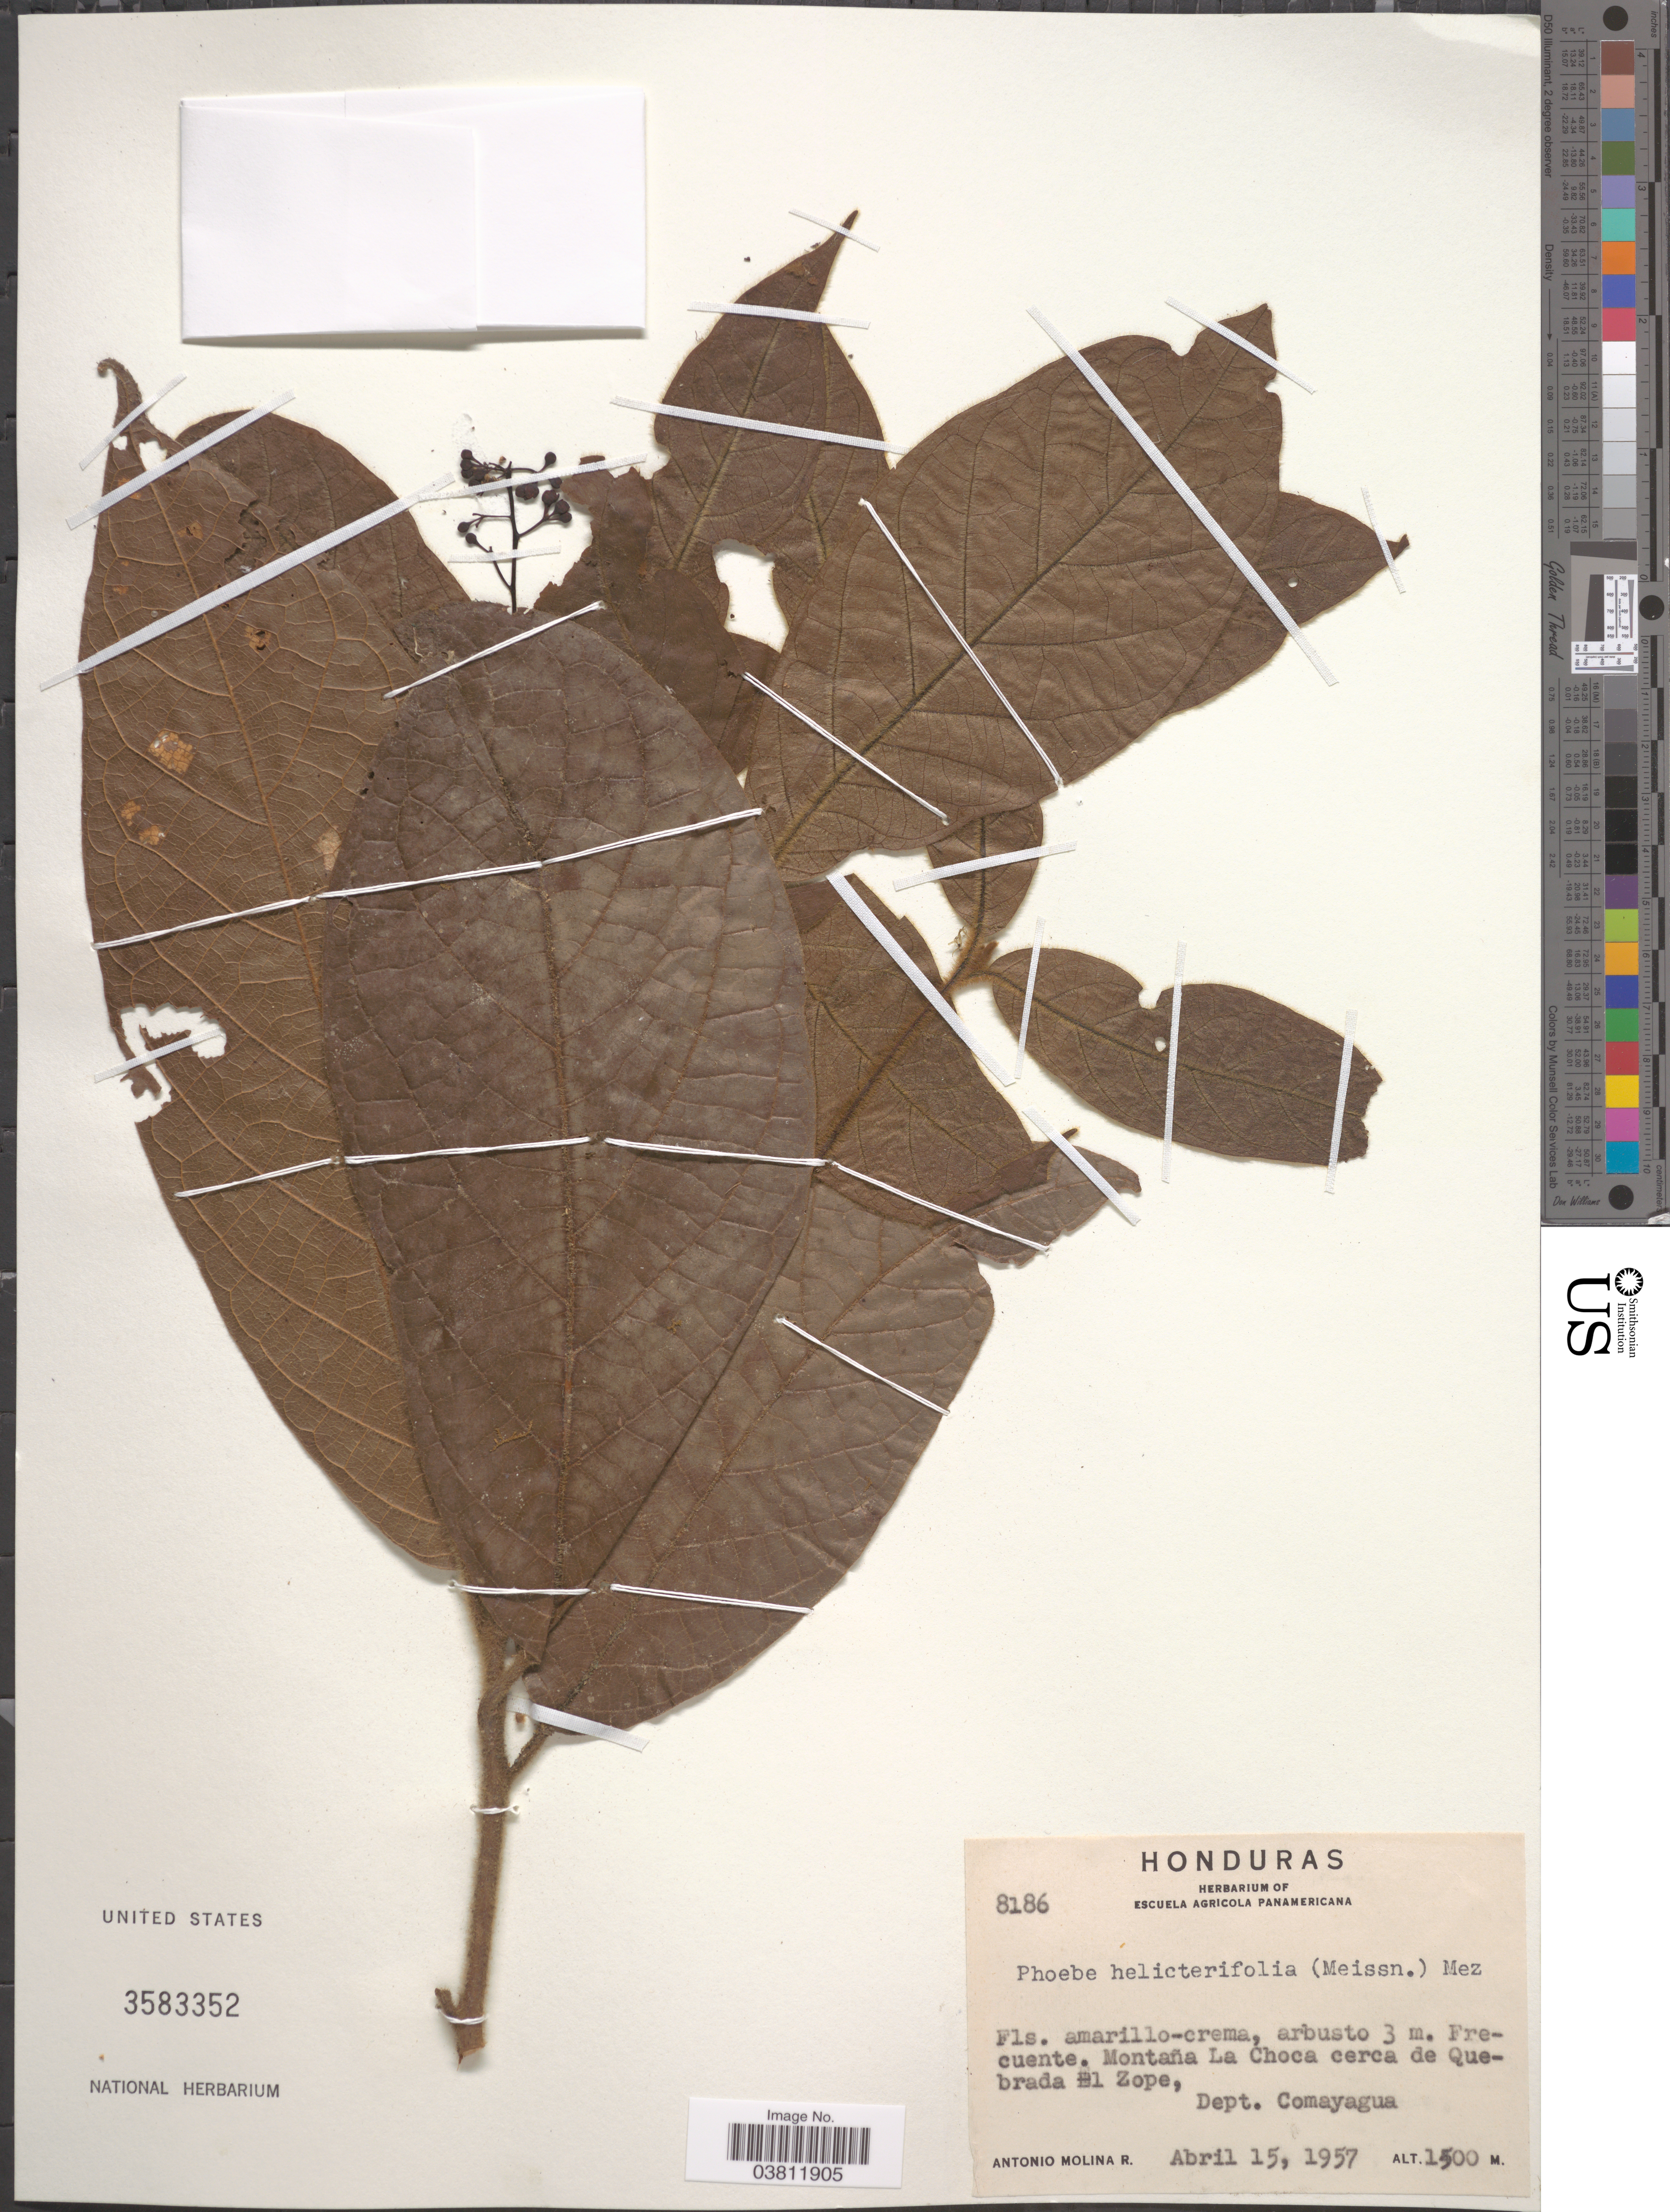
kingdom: Plantae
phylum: Tracheophyta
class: Magnoliopsida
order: Laurales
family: Lauraceae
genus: Phoebe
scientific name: Phoebe helicterifolia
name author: (Meisn.) Mez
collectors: A. Molina R.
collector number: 8186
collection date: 1957-04-15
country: Honduras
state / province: Comayagua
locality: Montaña La Choca cerca de Quebrada El Zope, Dept. Comayagua.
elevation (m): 1500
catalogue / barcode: US 3583352